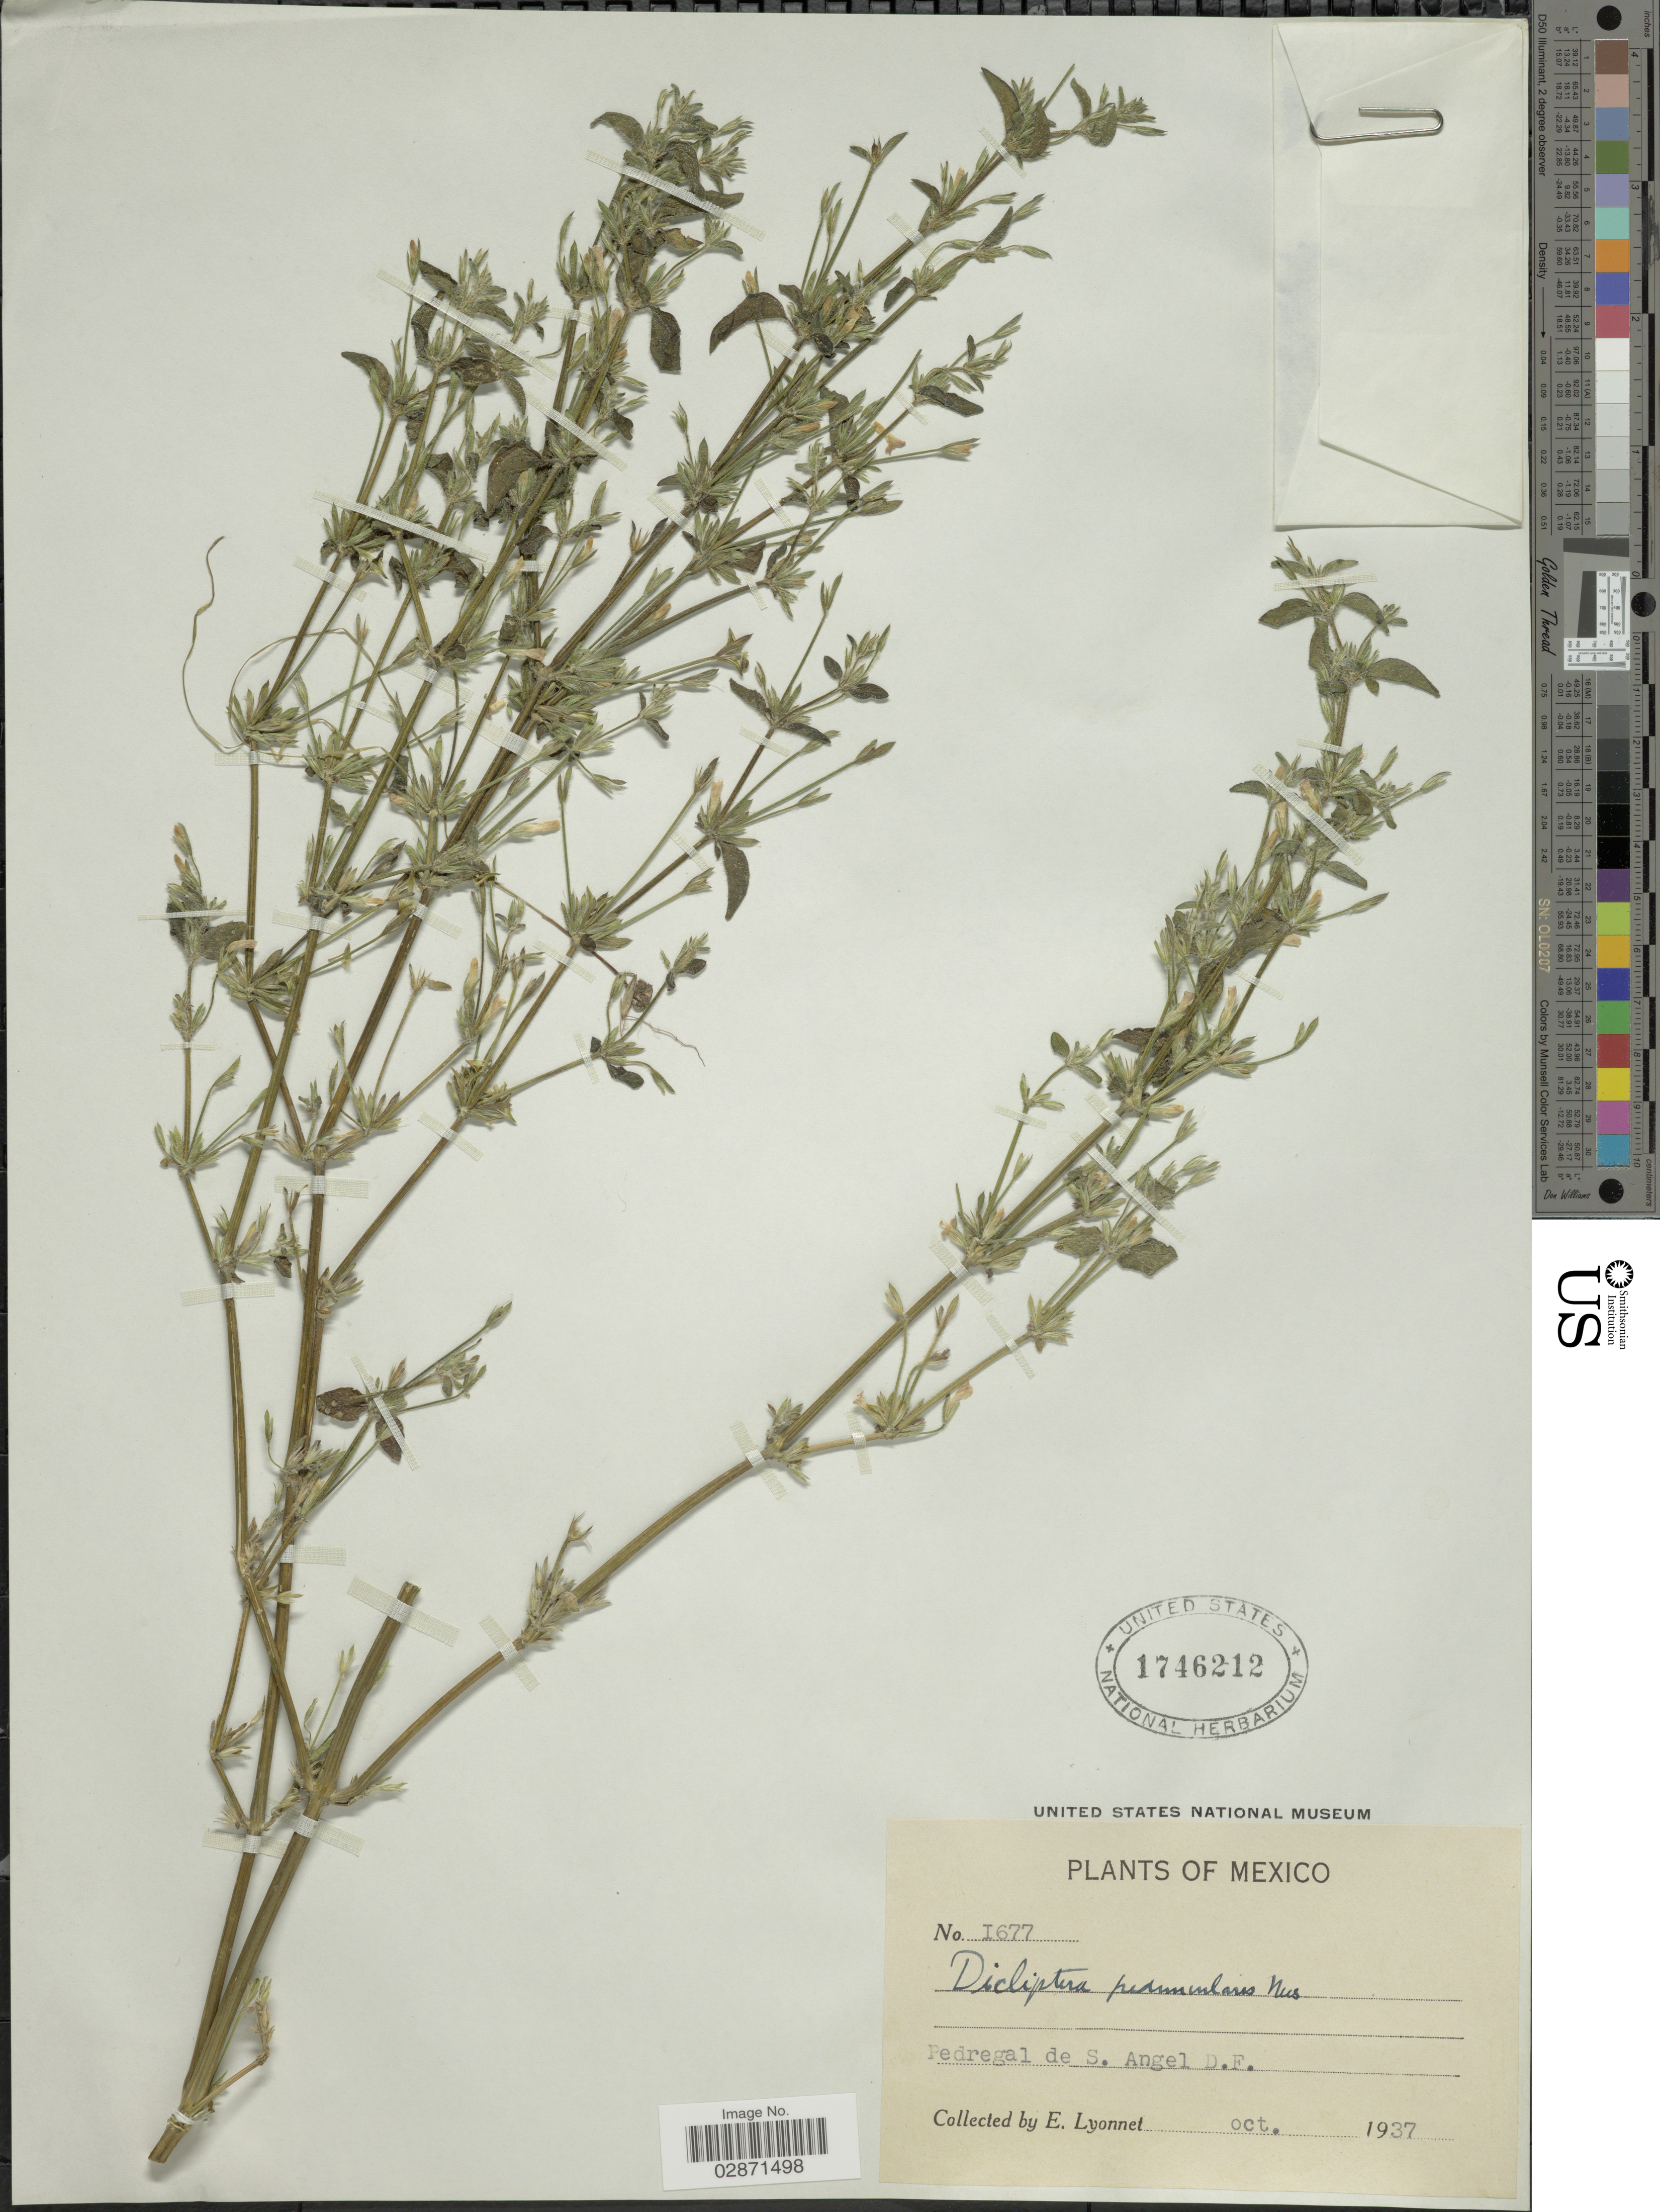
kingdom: Plantae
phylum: Tracheophyta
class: Magnoliopsida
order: Lamiales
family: Acanthaceae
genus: Dicliptera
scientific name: Dicliptera peduncularis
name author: Nees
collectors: E. Lyonnet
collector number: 1677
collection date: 1937-10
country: Mexico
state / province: Distrito Federal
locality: Pedregal de S. Angel D.F.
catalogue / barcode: US 1746212